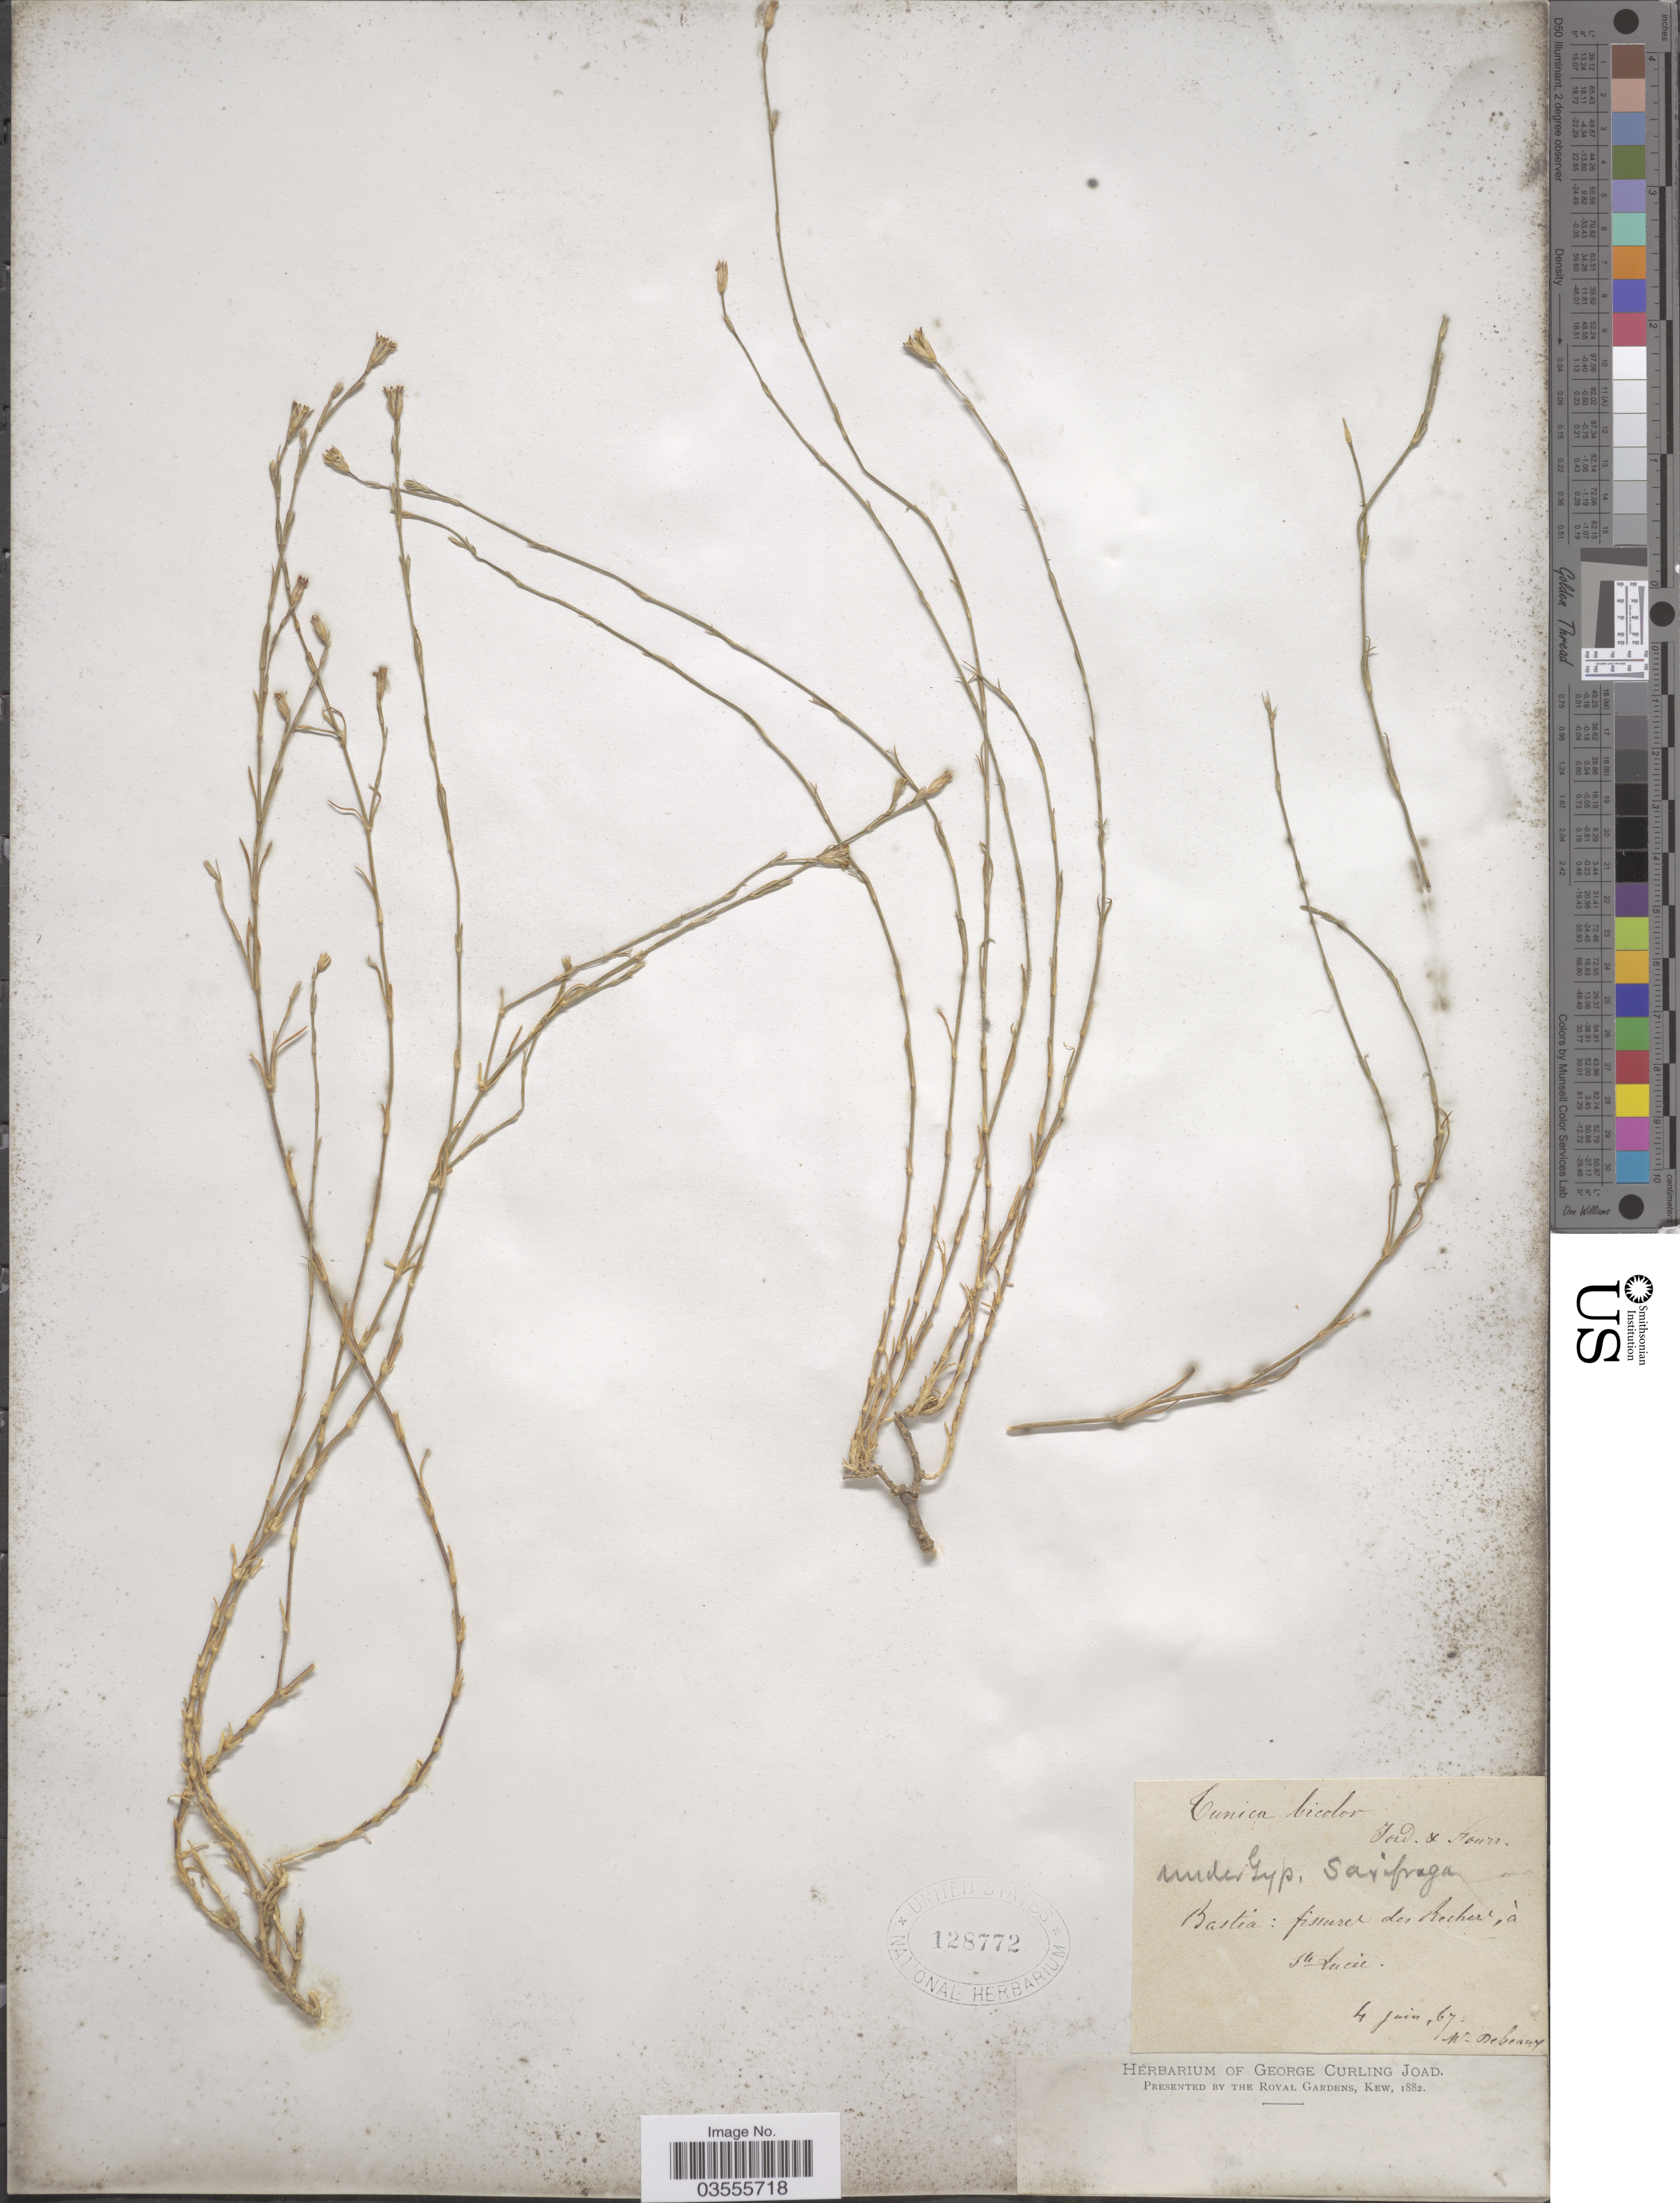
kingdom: Plantae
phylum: Tracheophyta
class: Magnoliopsida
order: Caryophyllales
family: Caryophyllaceae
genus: Petrorhagia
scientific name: Petrorhagia saxifraga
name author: (L.) Link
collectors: W. Debeaux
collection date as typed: Transcribed d/m/y: 4/6/67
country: France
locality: Bastia: fissuret des Rochers, à Ste Lucie.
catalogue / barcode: US 128772